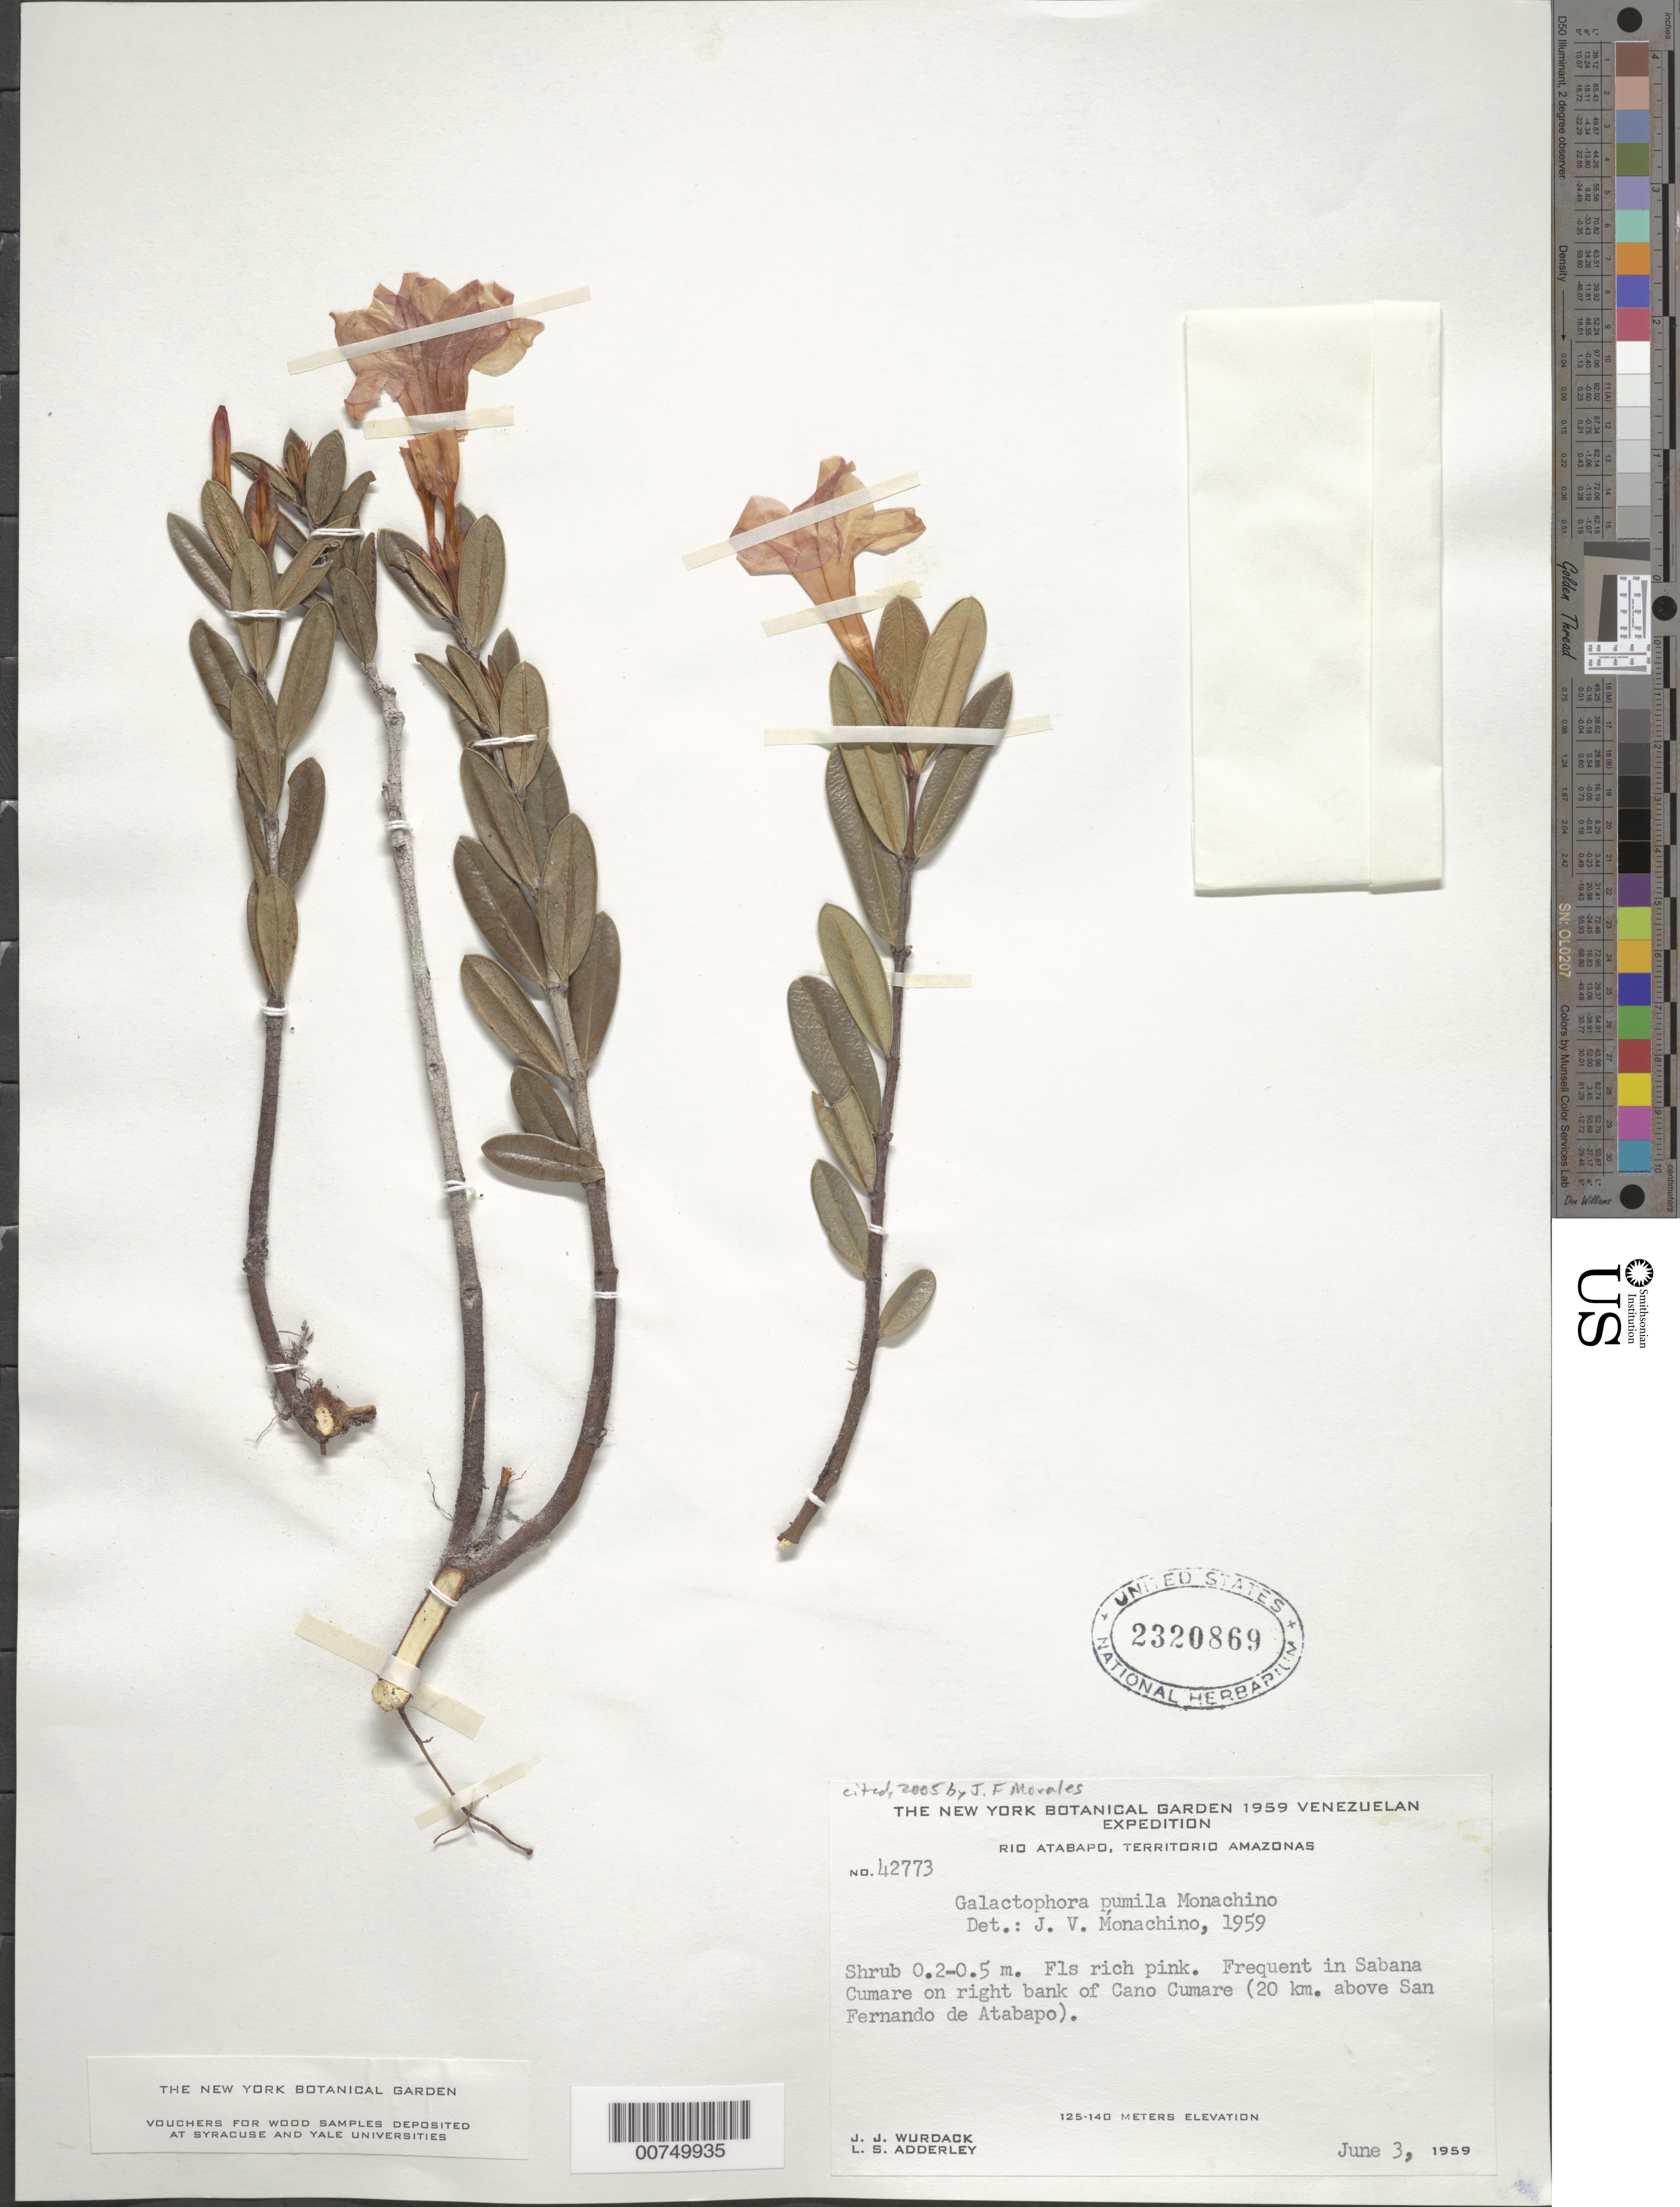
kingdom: Plantae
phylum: Tracheophyta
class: Magnoliopsida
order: Gentianales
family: Apocynaceae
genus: Galactophora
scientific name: Galactophora pumila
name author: Monach.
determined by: Monachino, J. V.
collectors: J. J. Wurdack & L. S. Adderley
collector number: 42773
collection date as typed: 3-Jun-59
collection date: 1959-06-03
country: Venezuela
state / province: Amazonas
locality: Sabana Cumare on right bank of Caño Cumare, Río Atabapo, 20 km above San Fernando de Atabapo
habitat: Right bank of Cano Cumare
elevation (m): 125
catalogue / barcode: US 2320869